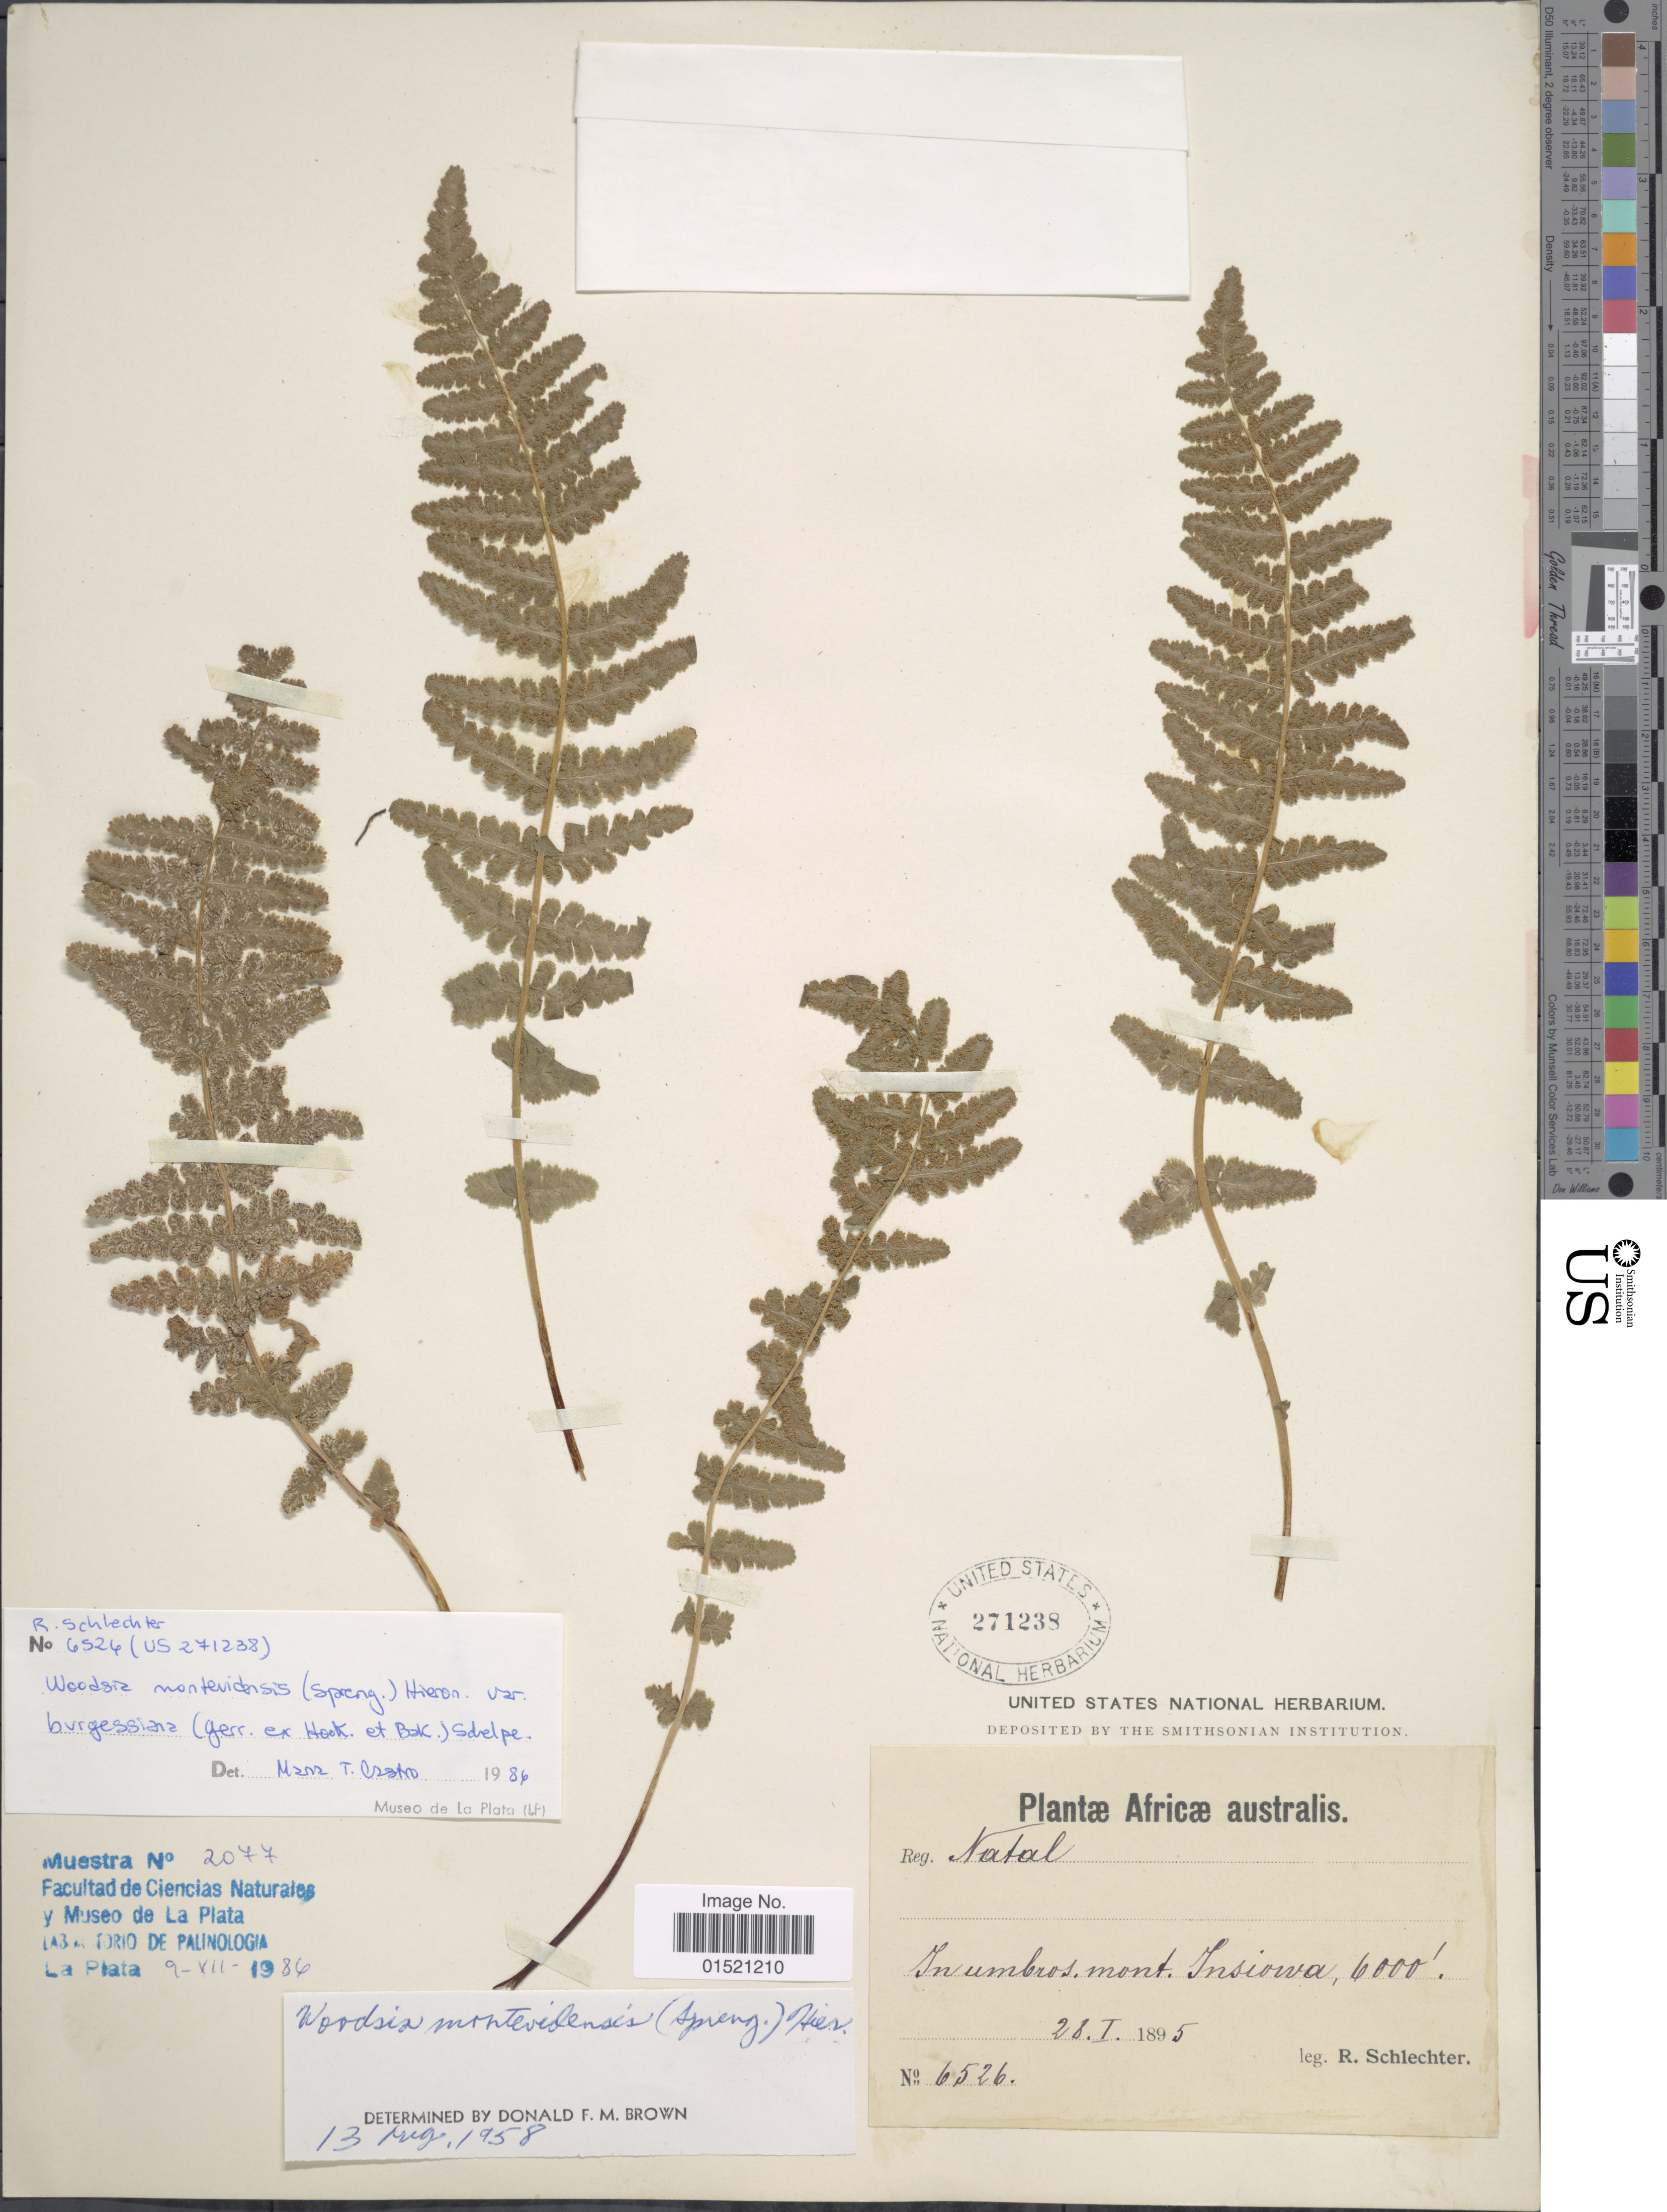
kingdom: Plantae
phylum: Tracheophyta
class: Polypodiopsida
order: Polypodiales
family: Woodsiaceae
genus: Woodsia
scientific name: Woodsia burgessiana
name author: Gerrard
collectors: F. R. R. Schlechter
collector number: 6526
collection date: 1895-01-28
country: South Africa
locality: Africæ australis, In umbros. mont Insiova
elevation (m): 1829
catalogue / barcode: US 271238